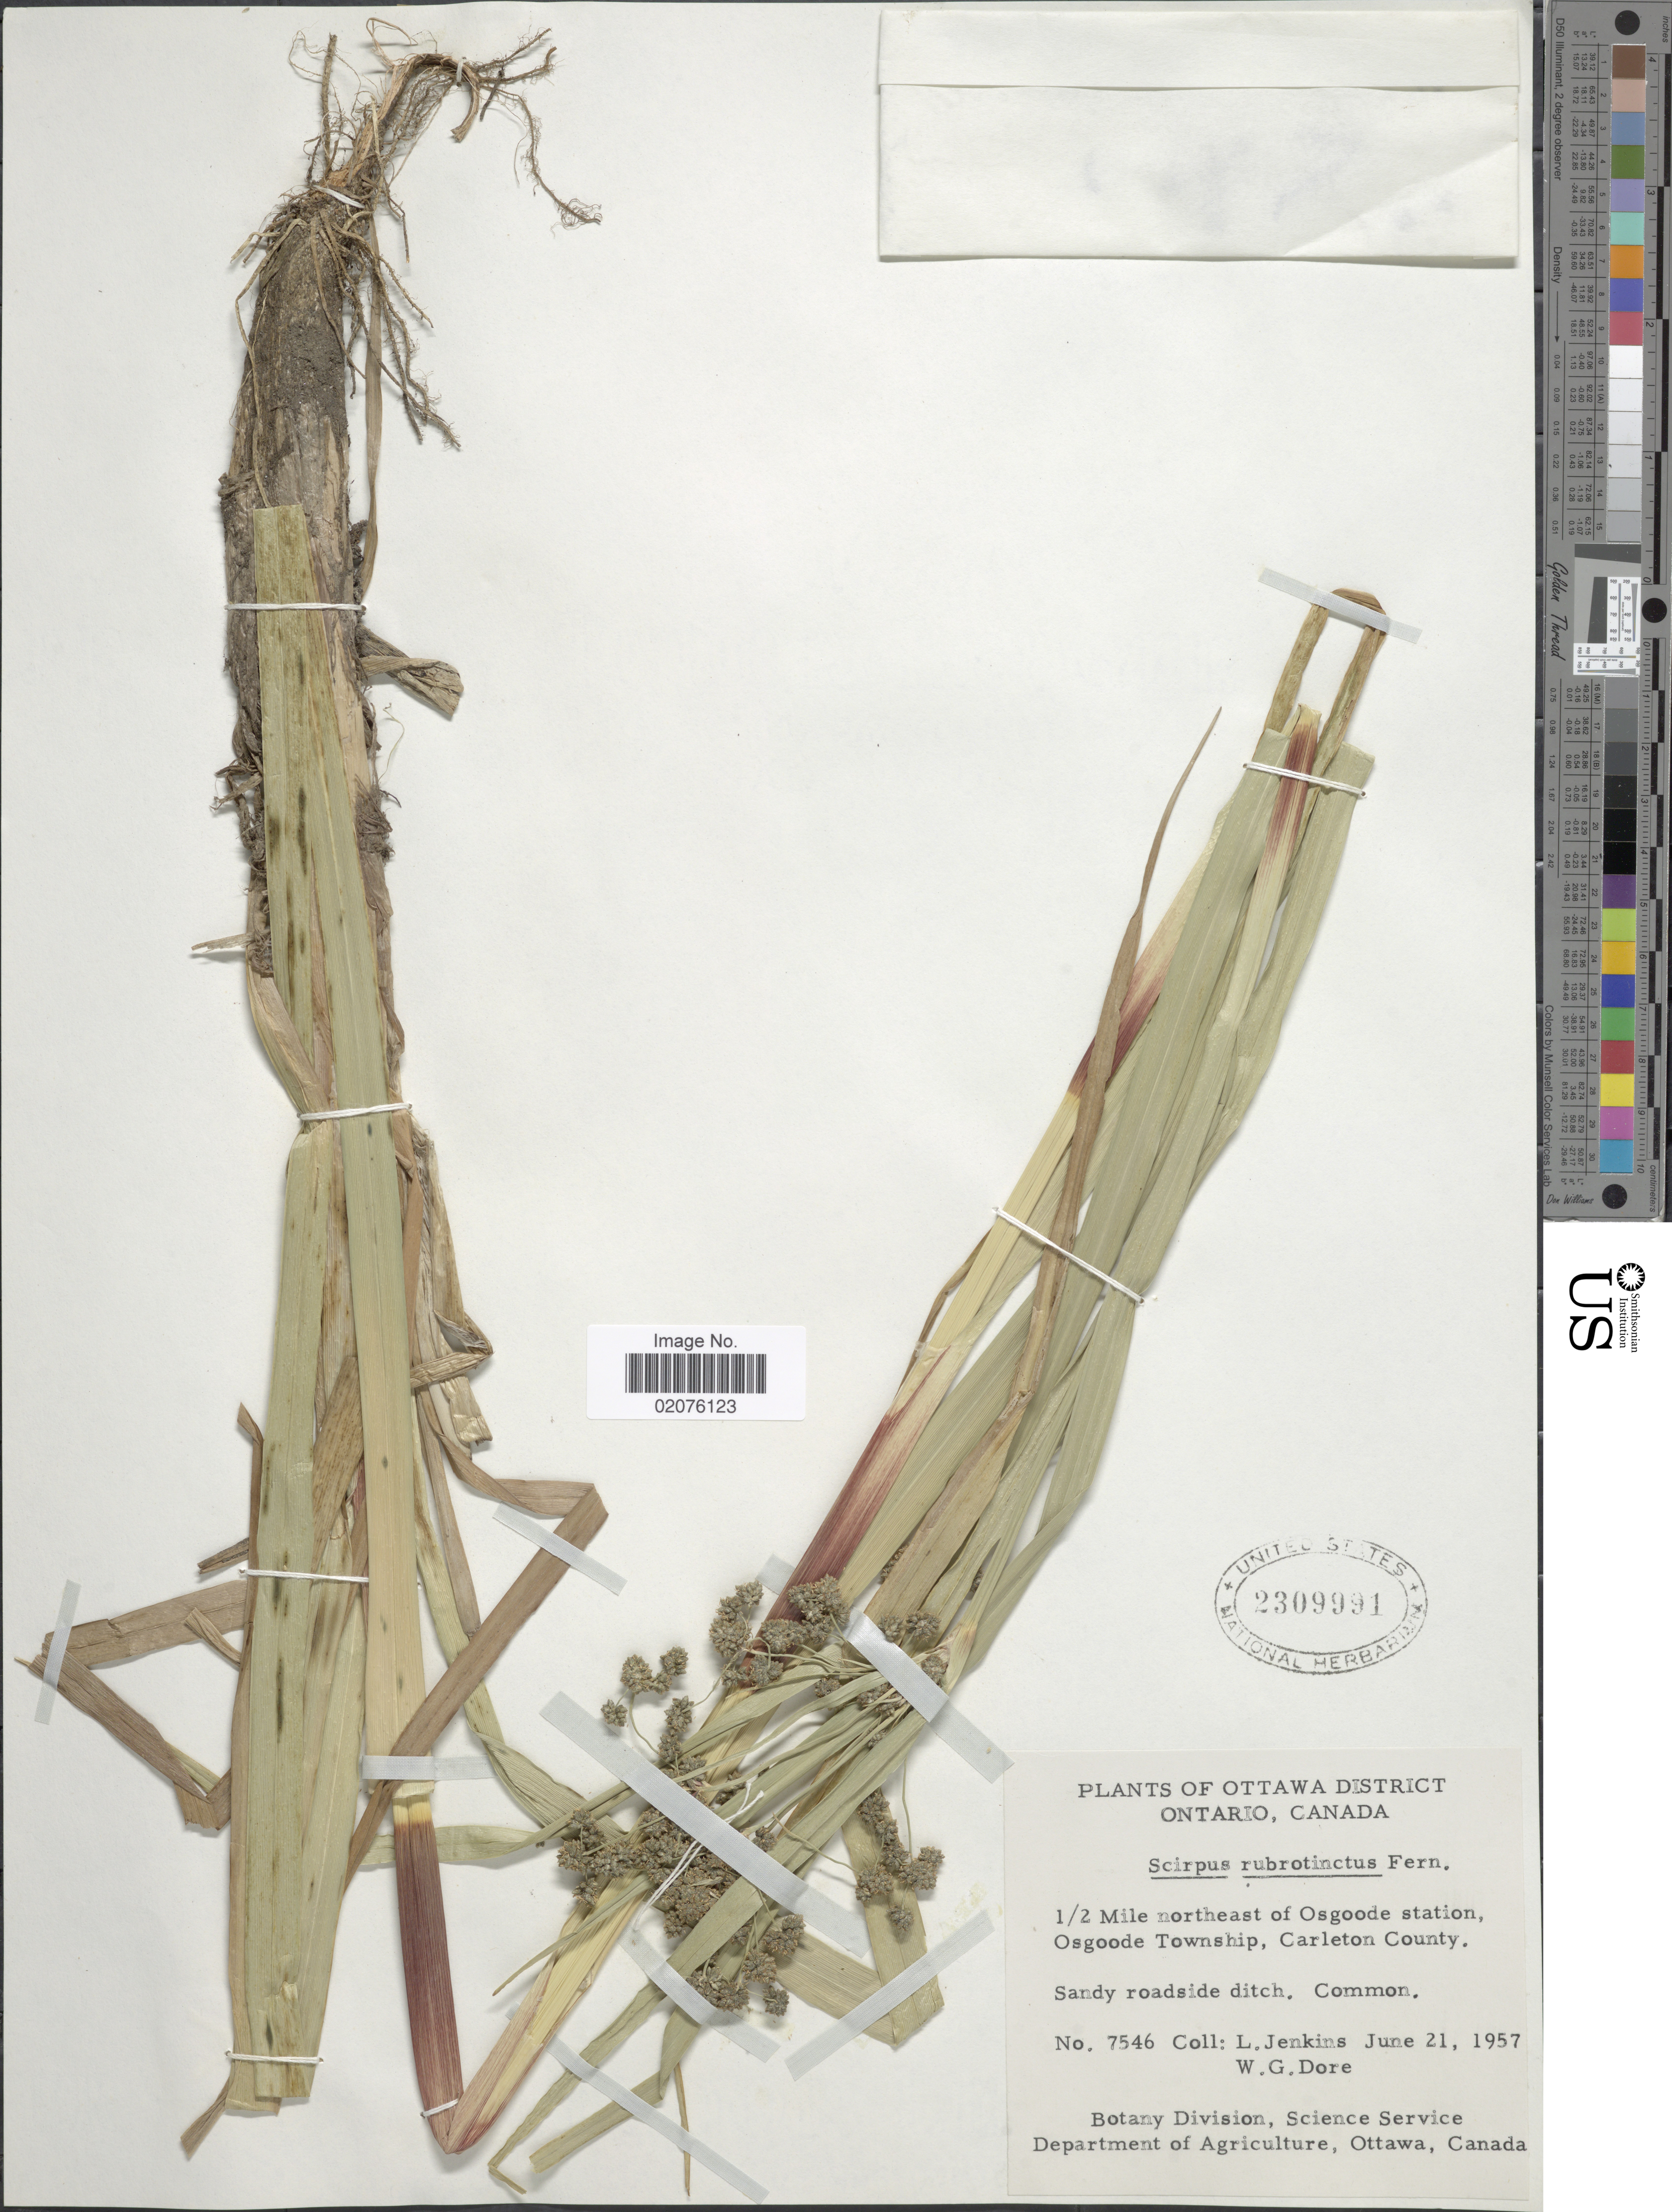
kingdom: Plantae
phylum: Tracheophyta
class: Liliopsida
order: Poales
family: Cyperaceae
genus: Scirpus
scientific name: Scirpus microcarpus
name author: J. Presl & C. Presl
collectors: L. Jenkins & W. Dore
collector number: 7546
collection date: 1957-06-21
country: Canada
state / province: Ontario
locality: Ottawa District. 1/2 Mile Northeast of Osgoode Station, Osgoode Township, Carleton County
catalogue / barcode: US 2309991